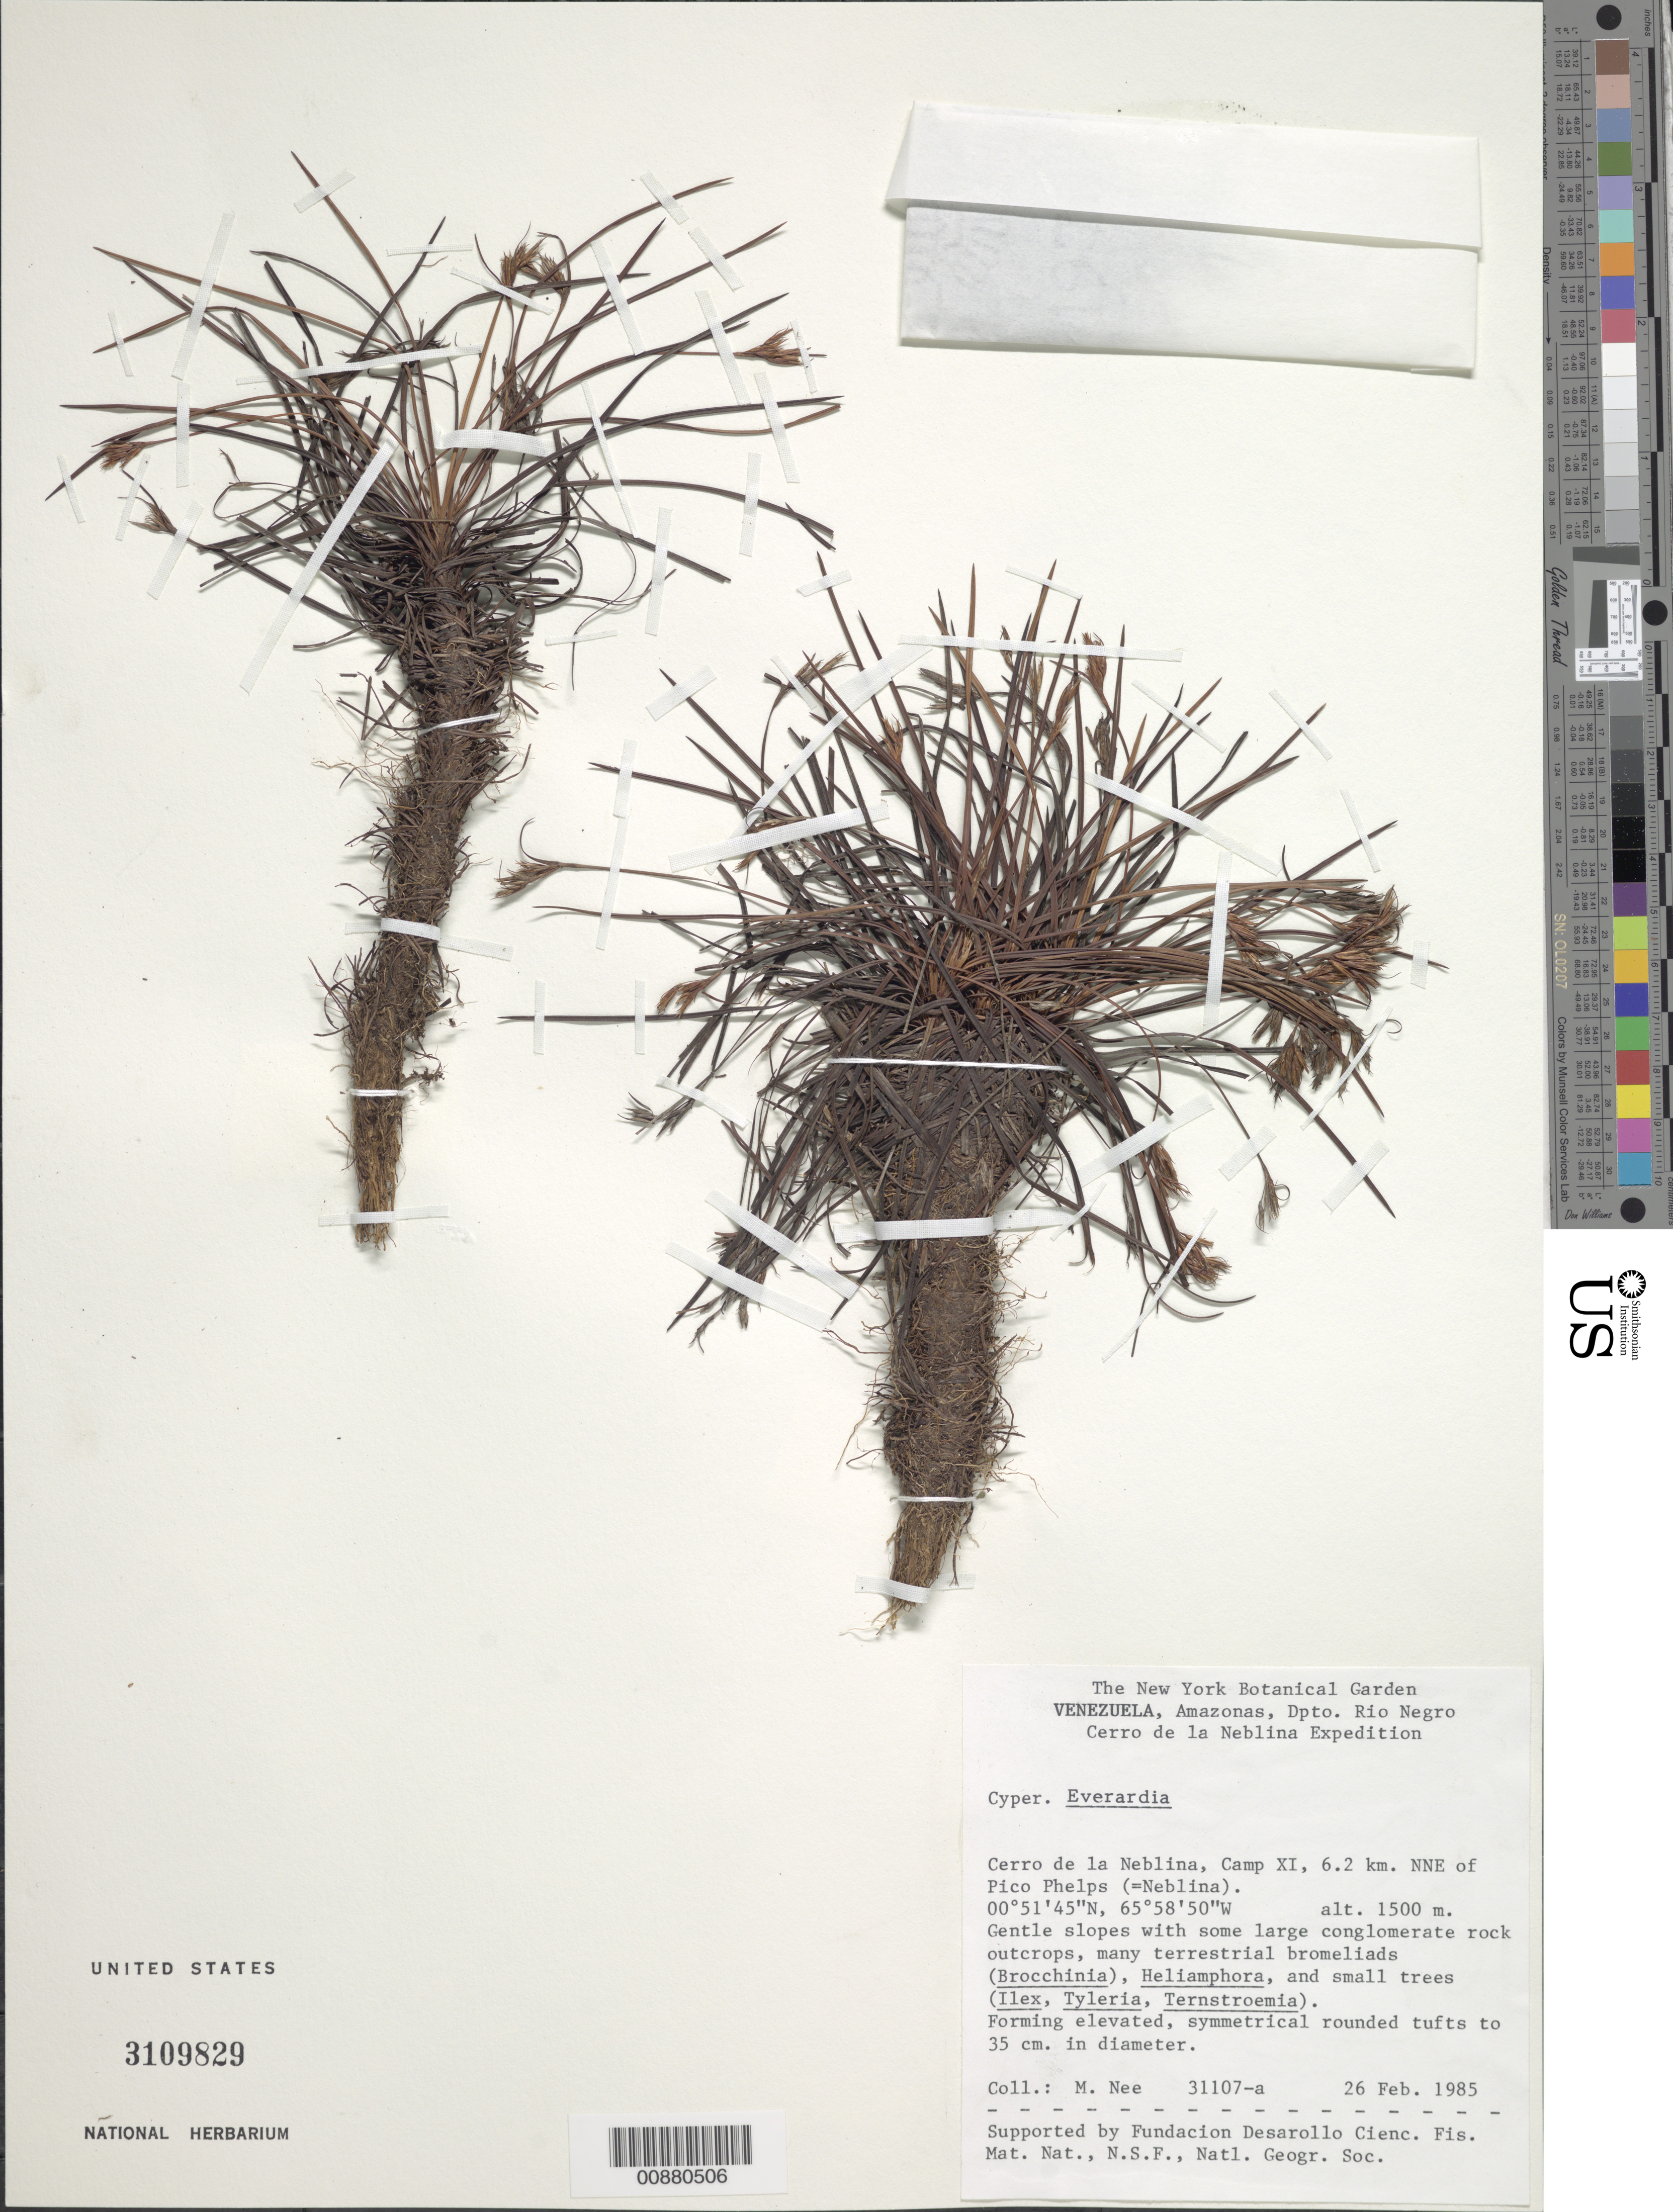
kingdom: Plantae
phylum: Tracheophyta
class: Liliopsida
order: Poales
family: Cyperaceae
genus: Cephalocarpus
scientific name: Cephalocarpus neblinensis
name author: S.M. Costa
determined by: Strong, Mark T., (BOT), Smithsonian Institution - National Museum of Natural History (UNITED STATES)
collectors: M. Nee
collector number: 31107 a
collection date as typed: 26-Feb-85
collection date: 1985-02-26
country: Venezuela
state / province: Amazonas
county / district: Río Negro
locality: Cerro de la Neblina, Camp XI, 6.2 km NNE of Pico Phelps (=Neblina)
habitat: Gentle slopes with some large conglomerate rock outcrops, with bromeliads and small trees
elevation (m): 1500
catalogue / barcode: US 3109829